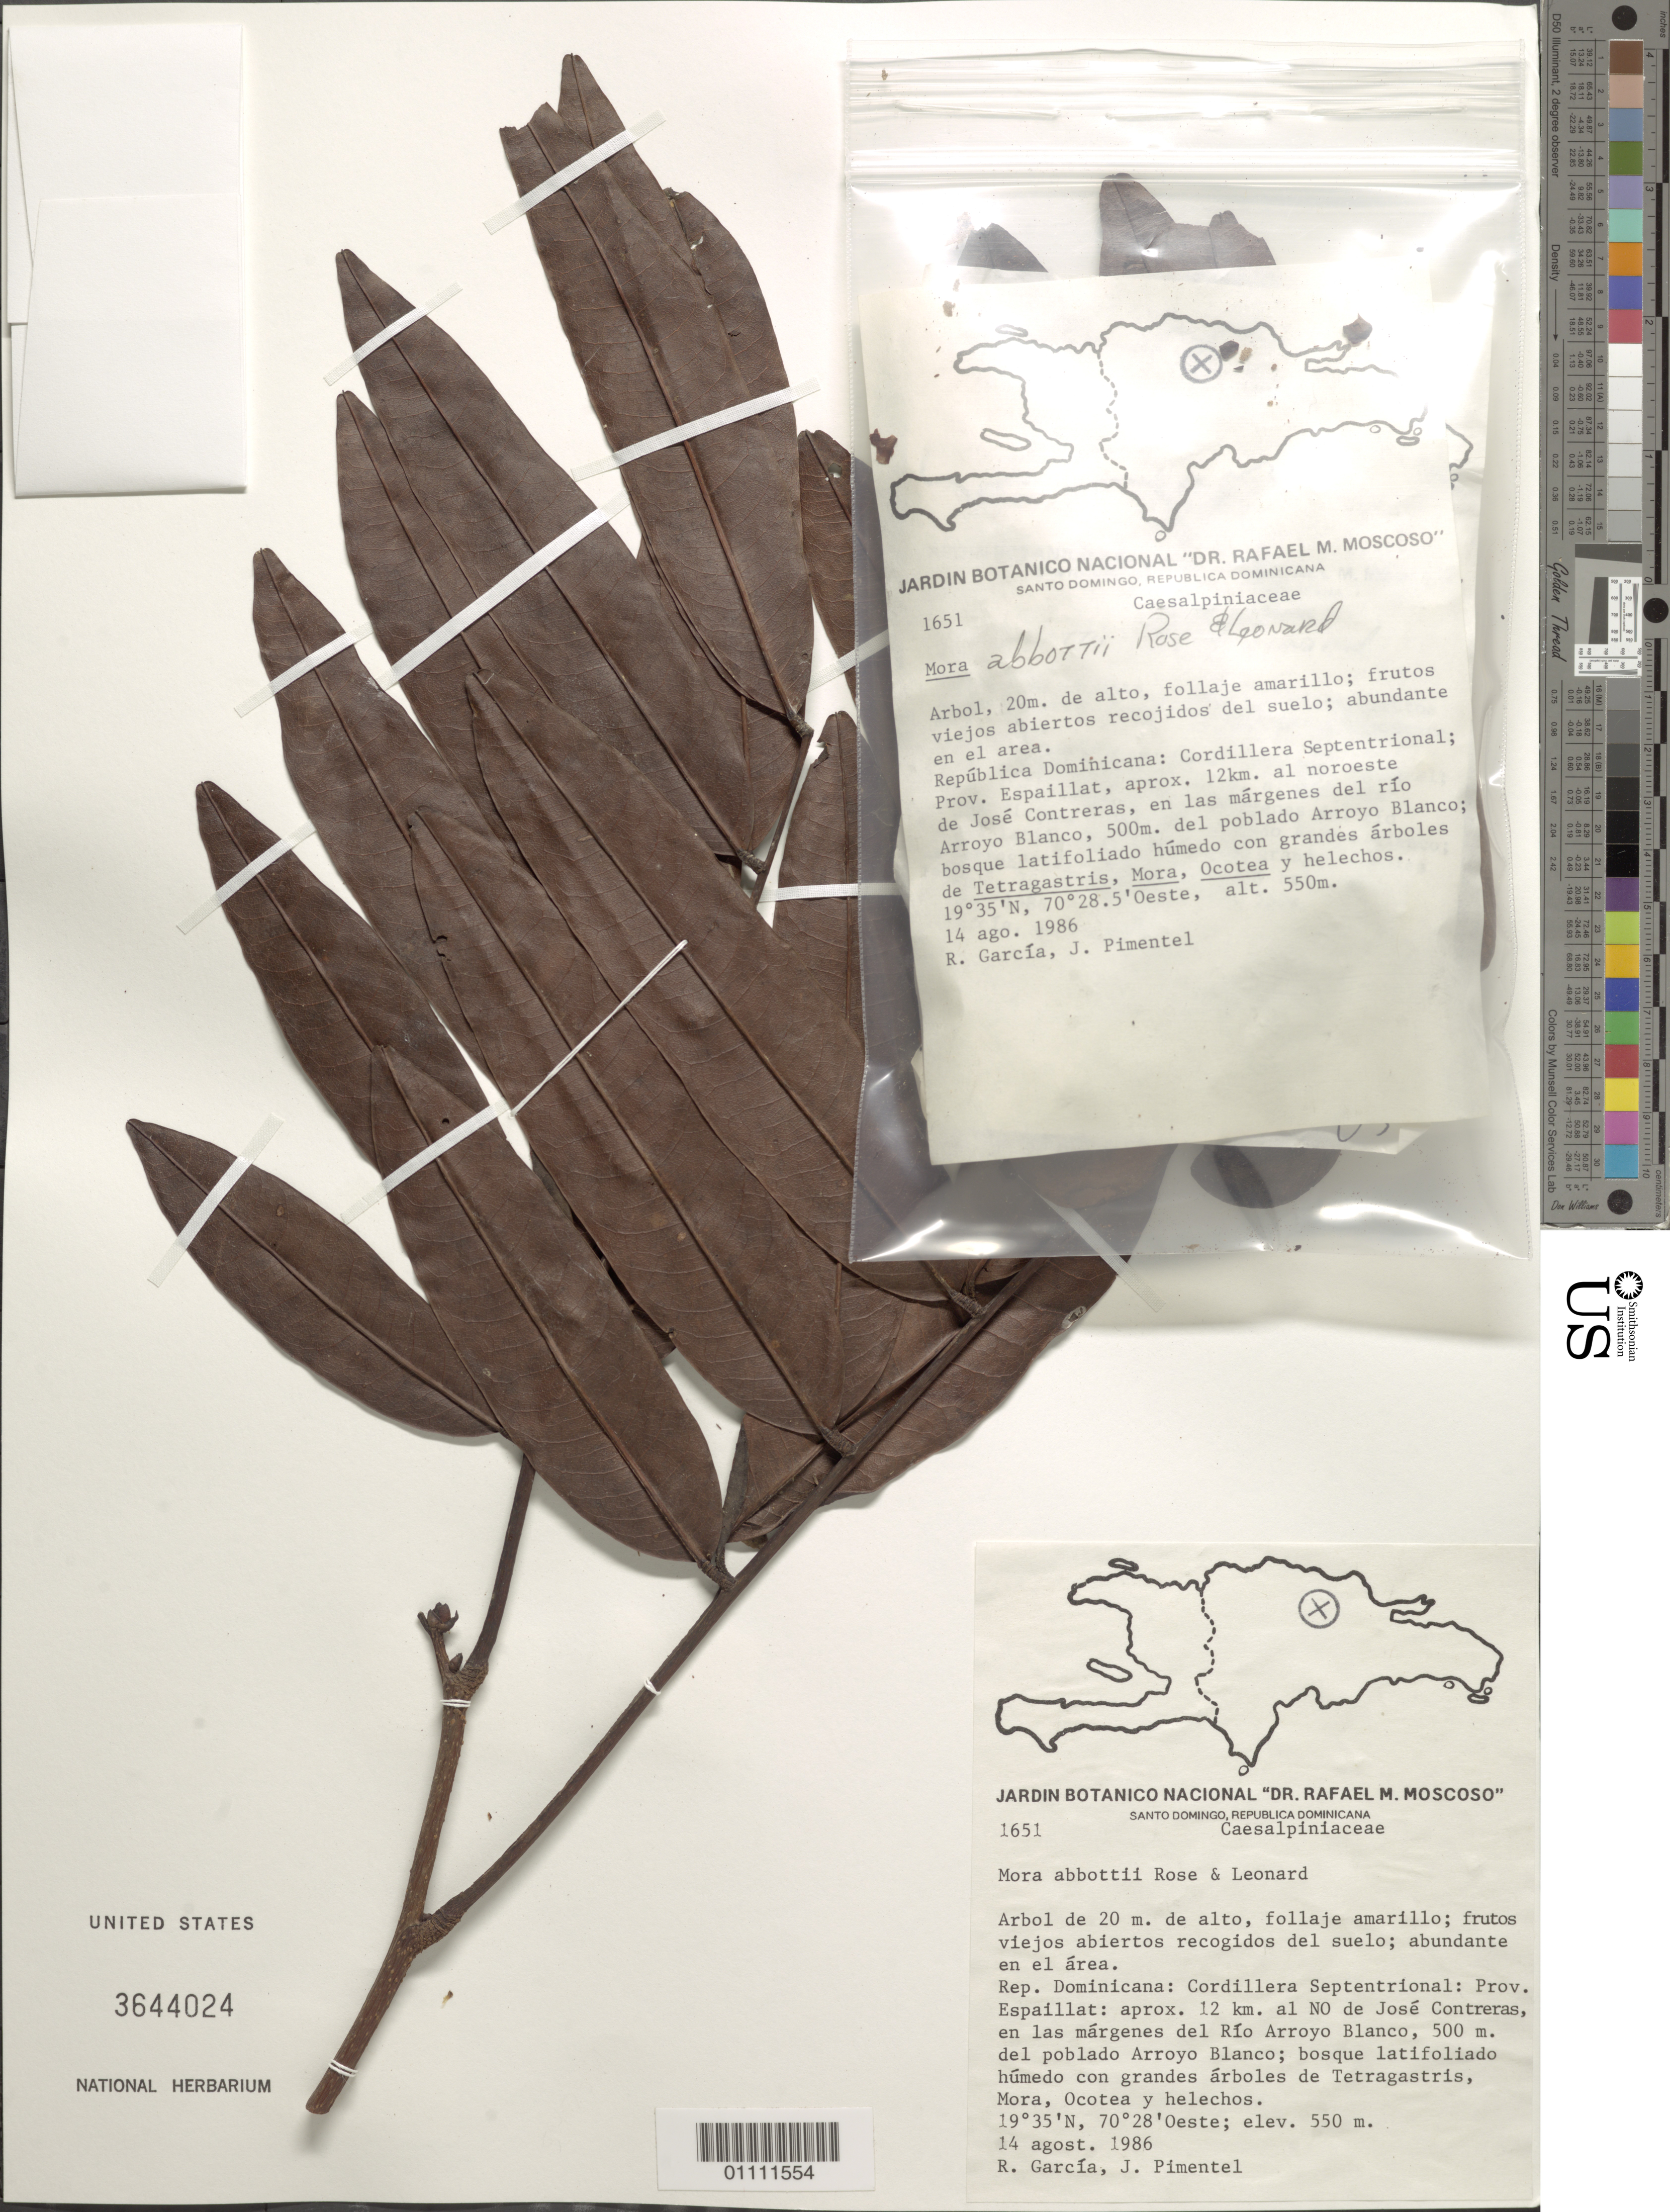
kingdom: Plantae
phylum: Tracheophyta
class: Magnoliopsida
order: Fabales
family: Fabaceae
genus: Mora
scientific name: Mora abbottii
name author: Rose & Leonard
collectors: R. G. García & J. Pimentel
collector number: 1651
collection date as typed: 14 Aug 1986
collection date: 1986-08-14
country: Dominican Republic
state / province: Espaillat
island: Hispaniola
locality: Cordillera Septentrional, aprox. 12 km al N de José Contreras, en las márgenes del Río Arroyo Blanco, 500 m del poblado Arroyo Blanco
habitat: Bosque latifoliado húmedo con grandes árboles de Tetragastris, Mora, Ocotea y helechos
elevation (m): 550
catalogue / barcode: US 3644024